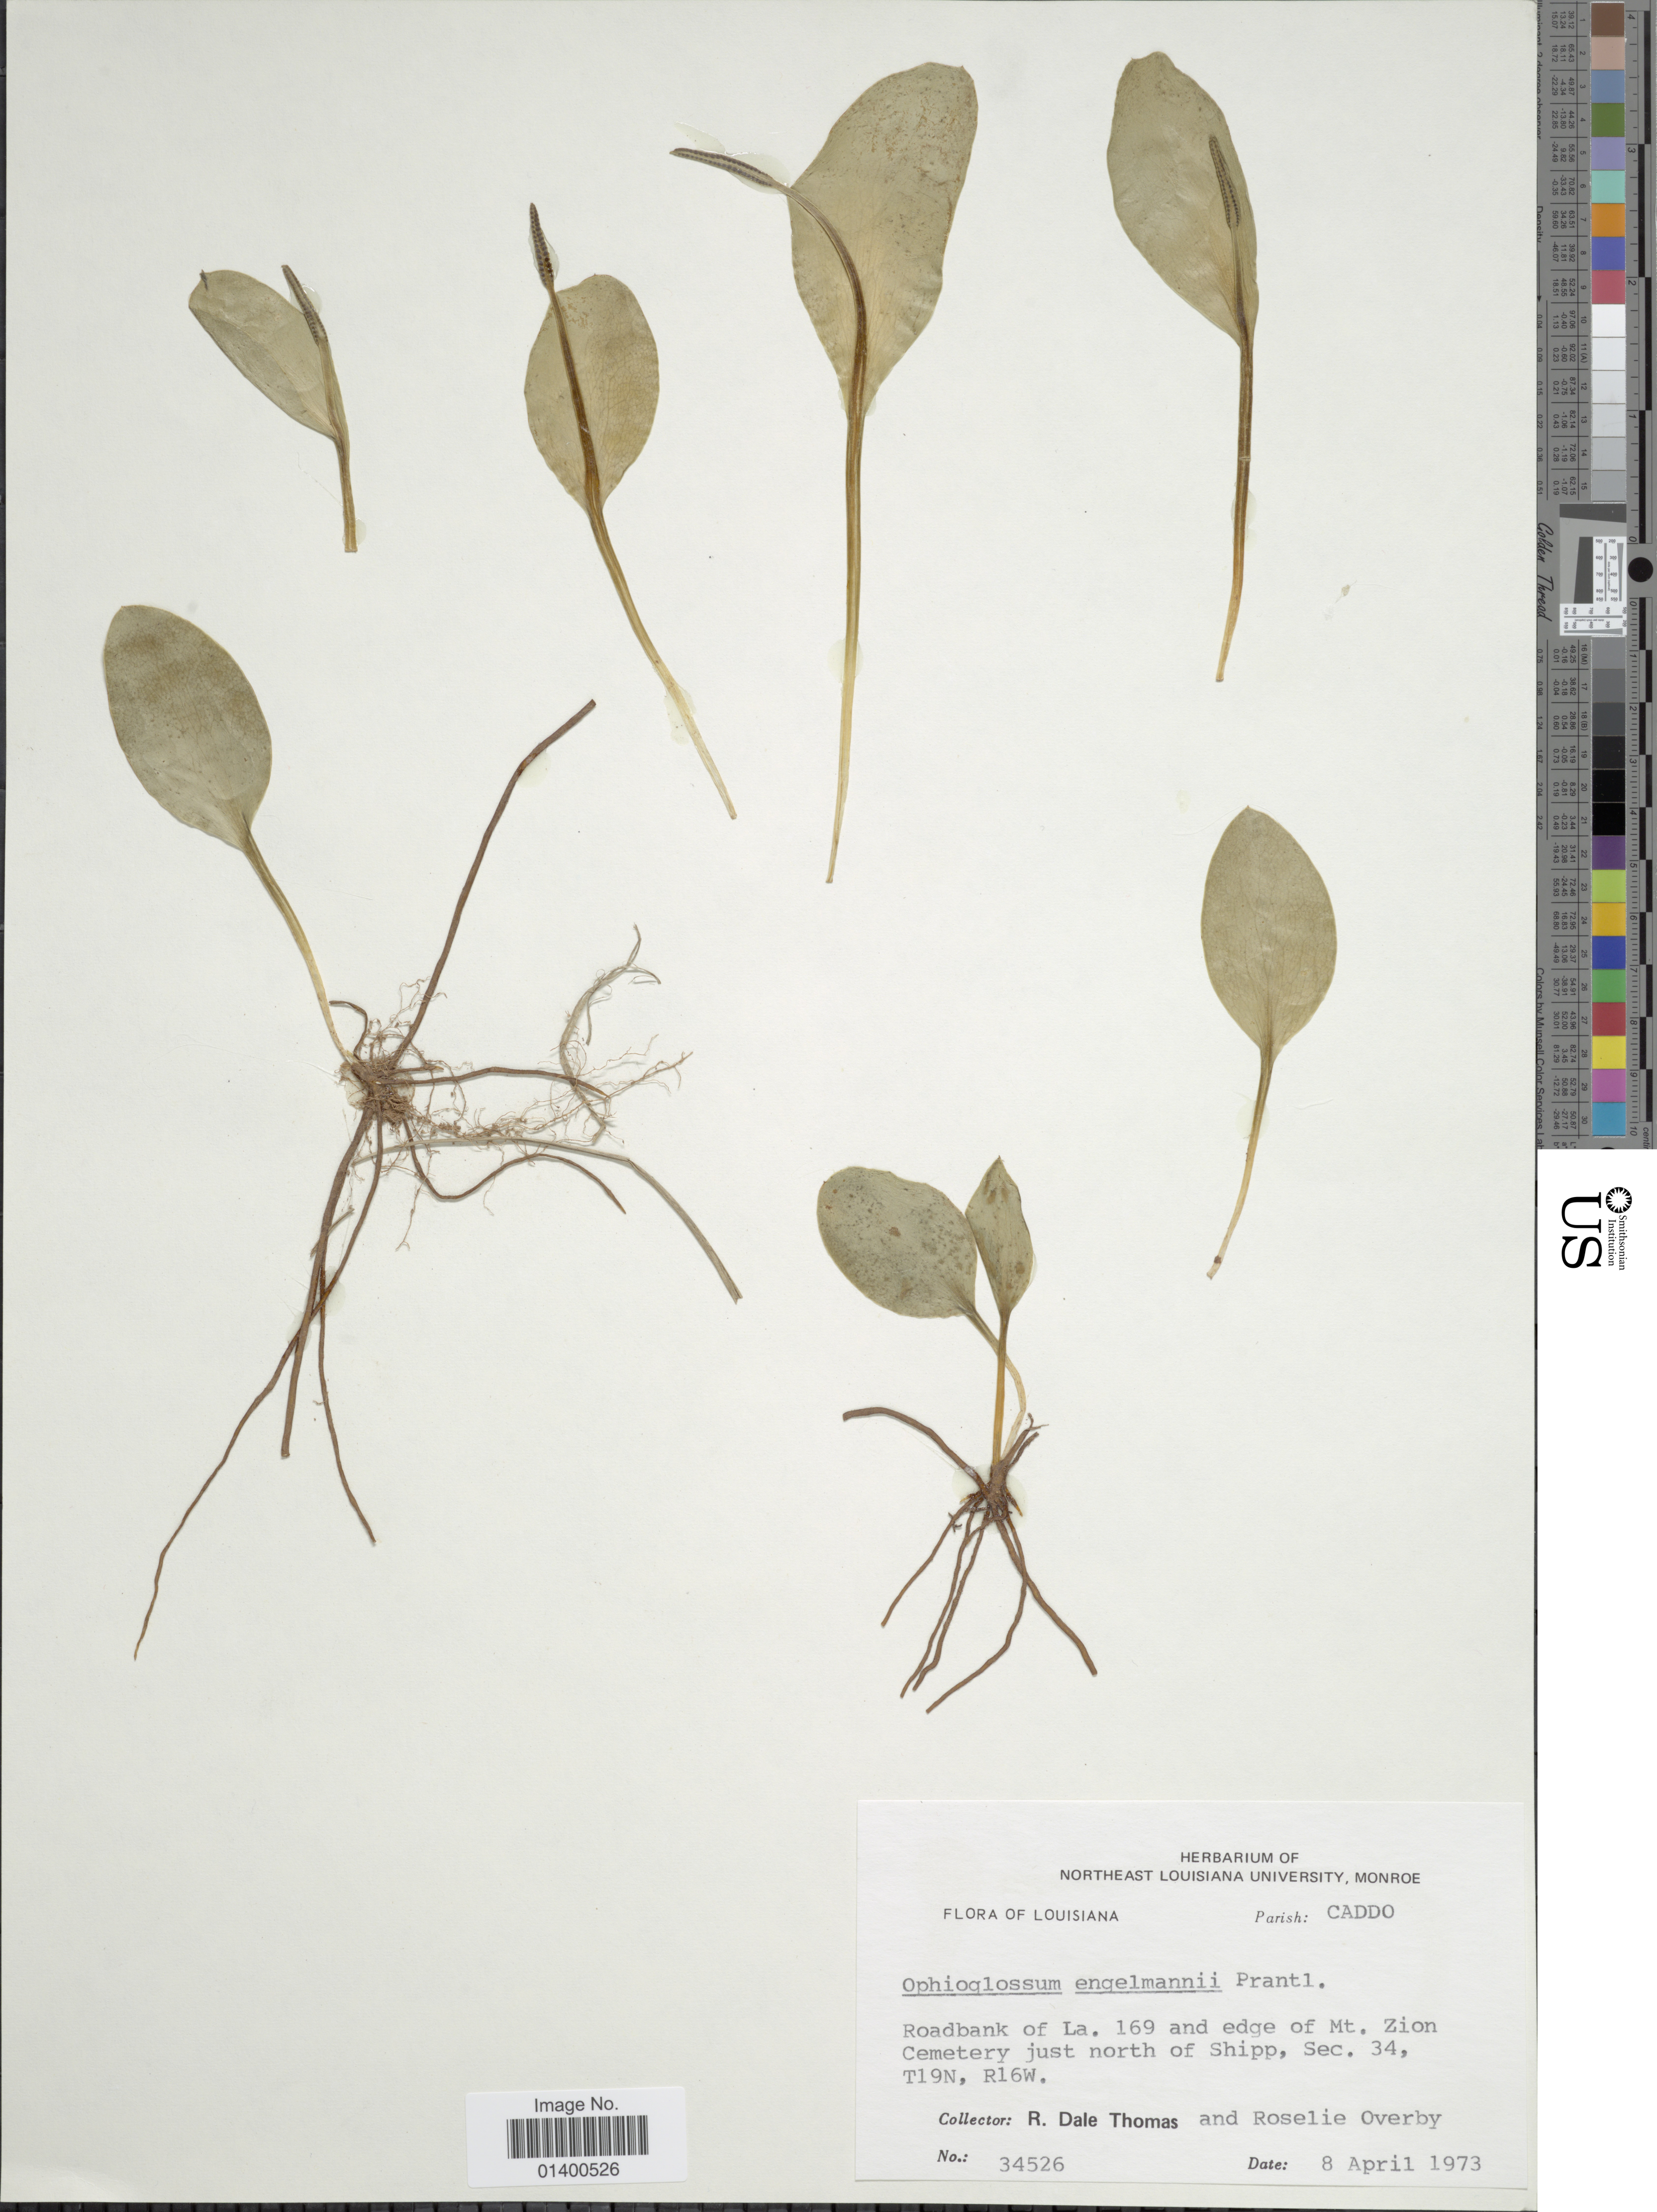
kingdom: Plantae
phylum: Tracheophyta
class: Polypodiopsida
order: Ophioglossales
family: Ophioglossaceae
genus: Ophioglossum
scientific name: Ophioglossum engelmannii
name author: Prantl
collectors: R. Thomas & R. Overby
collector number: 34526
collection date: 1973-04-08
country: United States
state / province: Louisiana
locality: Parish Caddo, Roadbank of La. 169 and edge of Mt. Zion Cemetery just of Shipp, Sec. 34, T19N, R16W